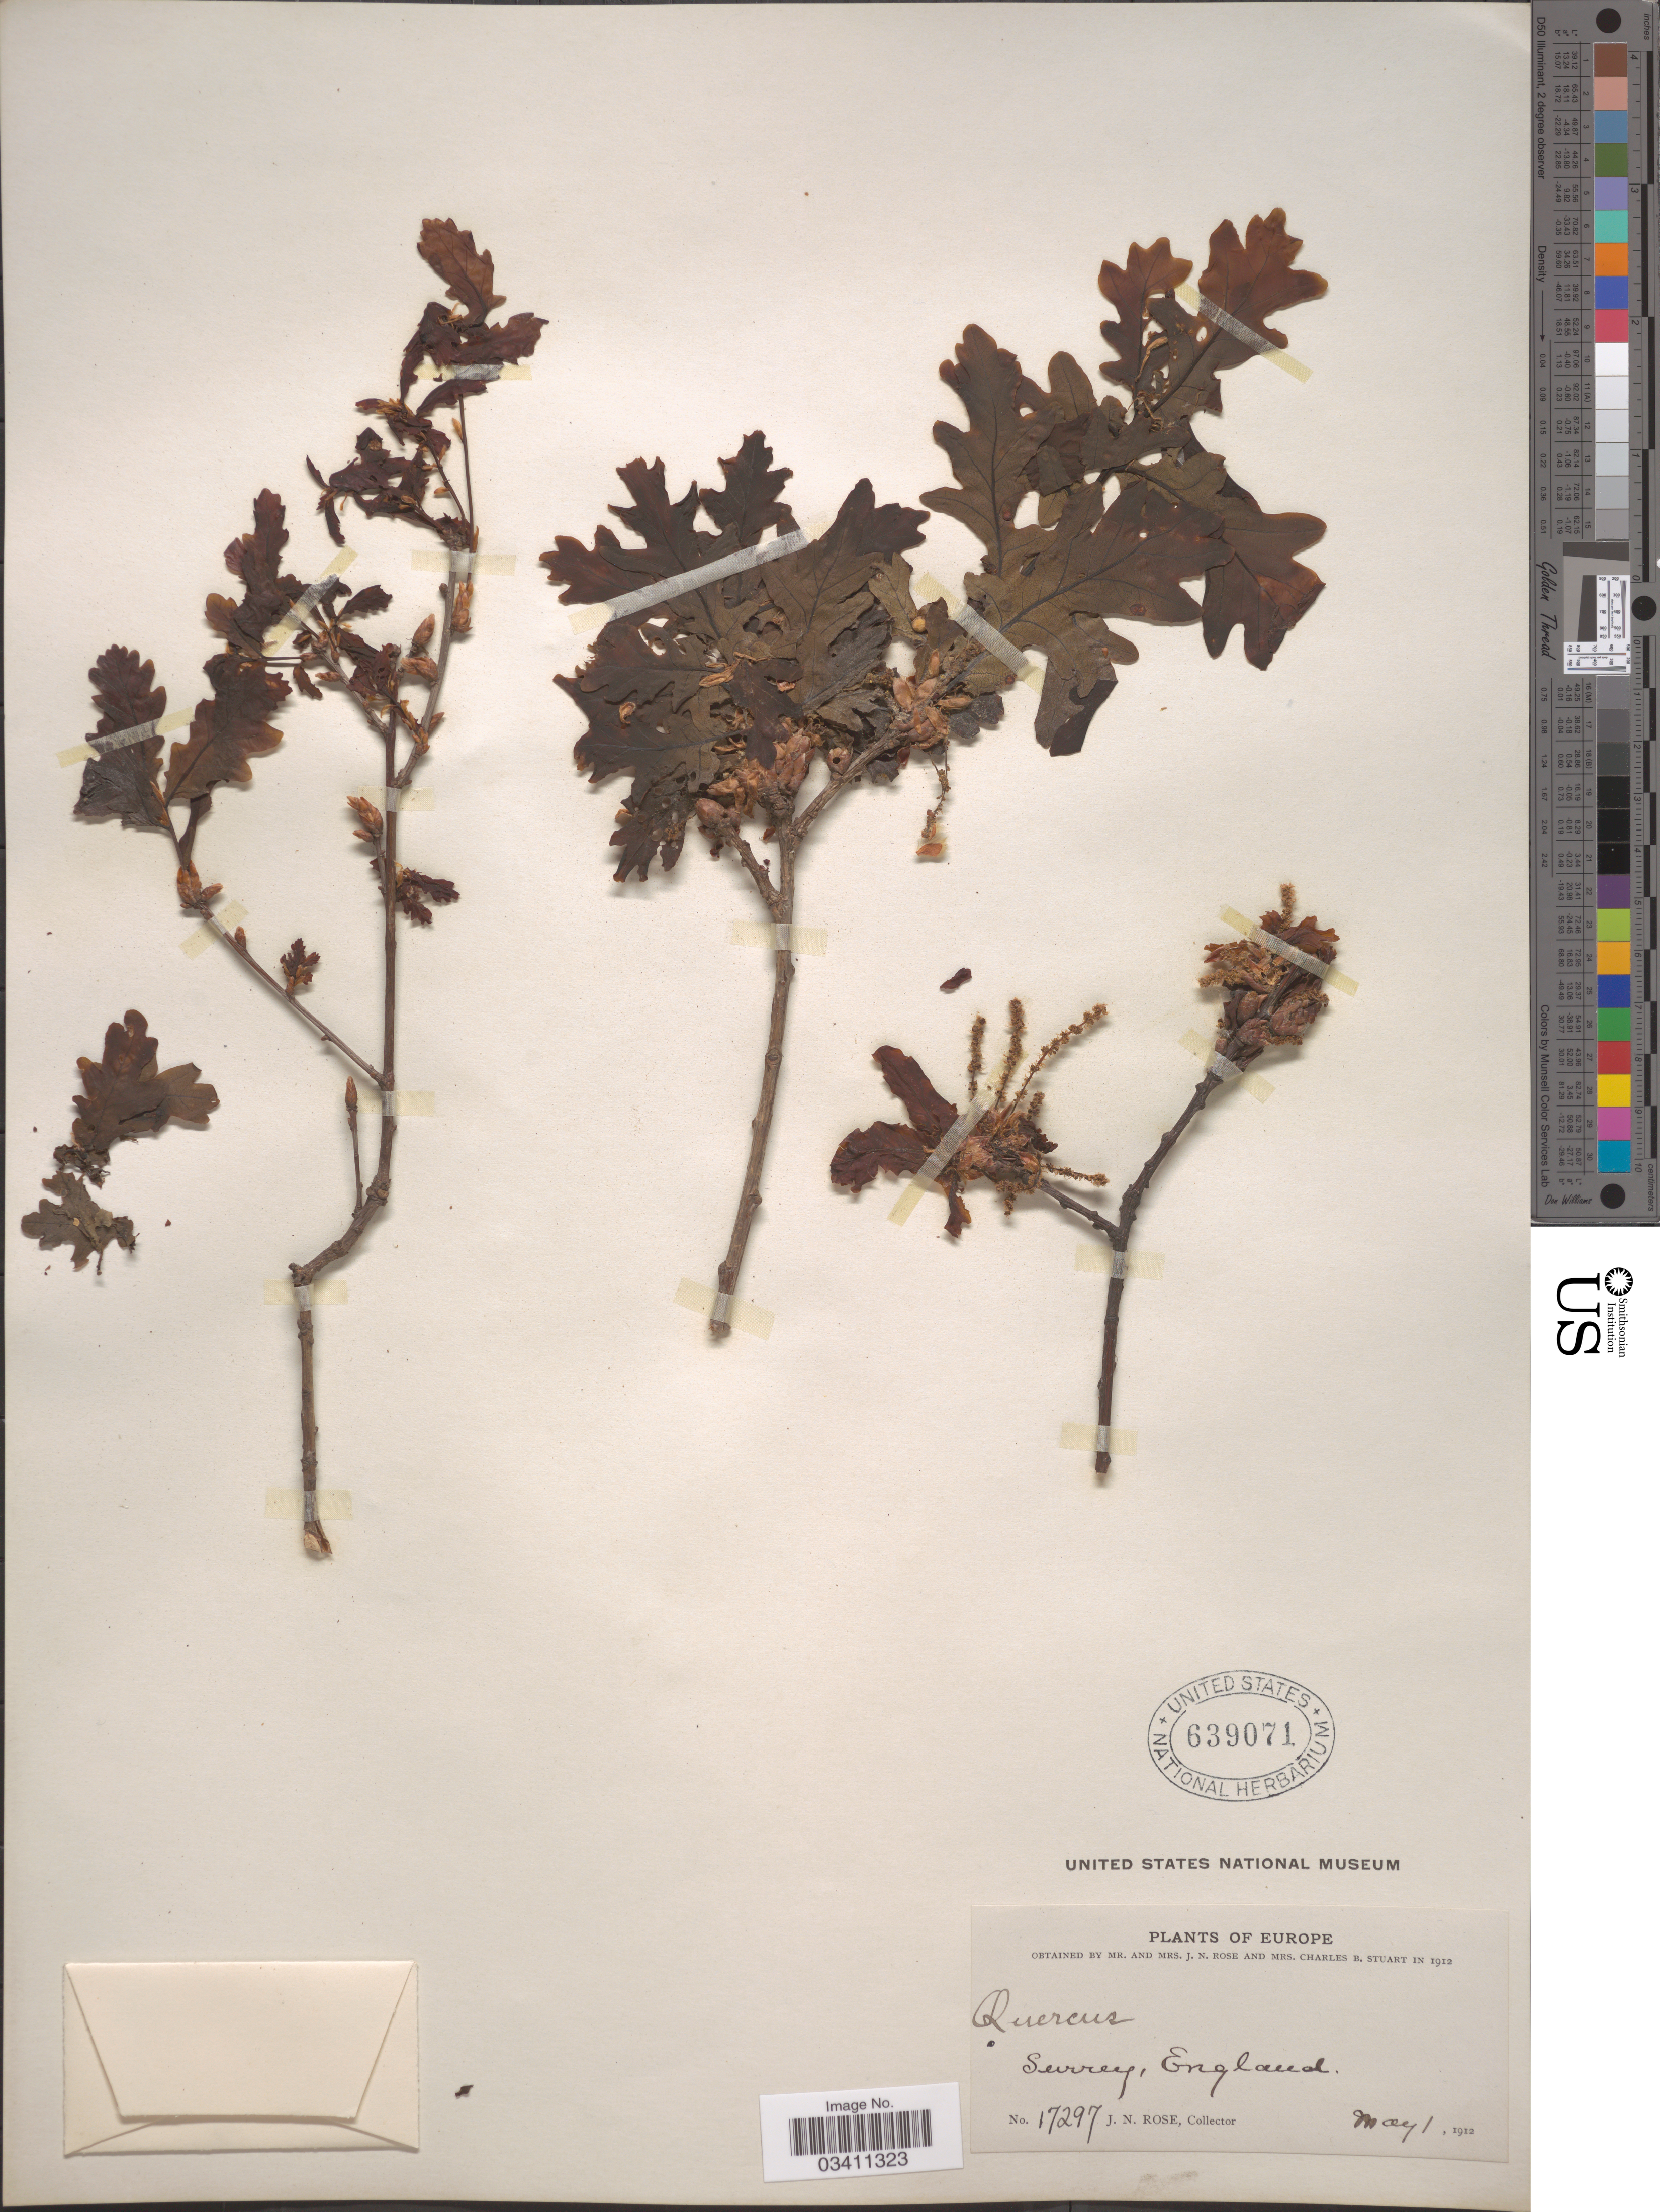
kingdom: Plantae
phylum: Tracheophyta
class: Magnoliopsida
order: Fagales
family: Fagaceae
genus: Quercus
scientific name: Quercus sp.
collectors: J. N. Rose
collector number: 17297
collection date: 1912-05-01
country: United Kingdom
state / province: England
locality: Surrey.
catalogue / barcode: US 639071